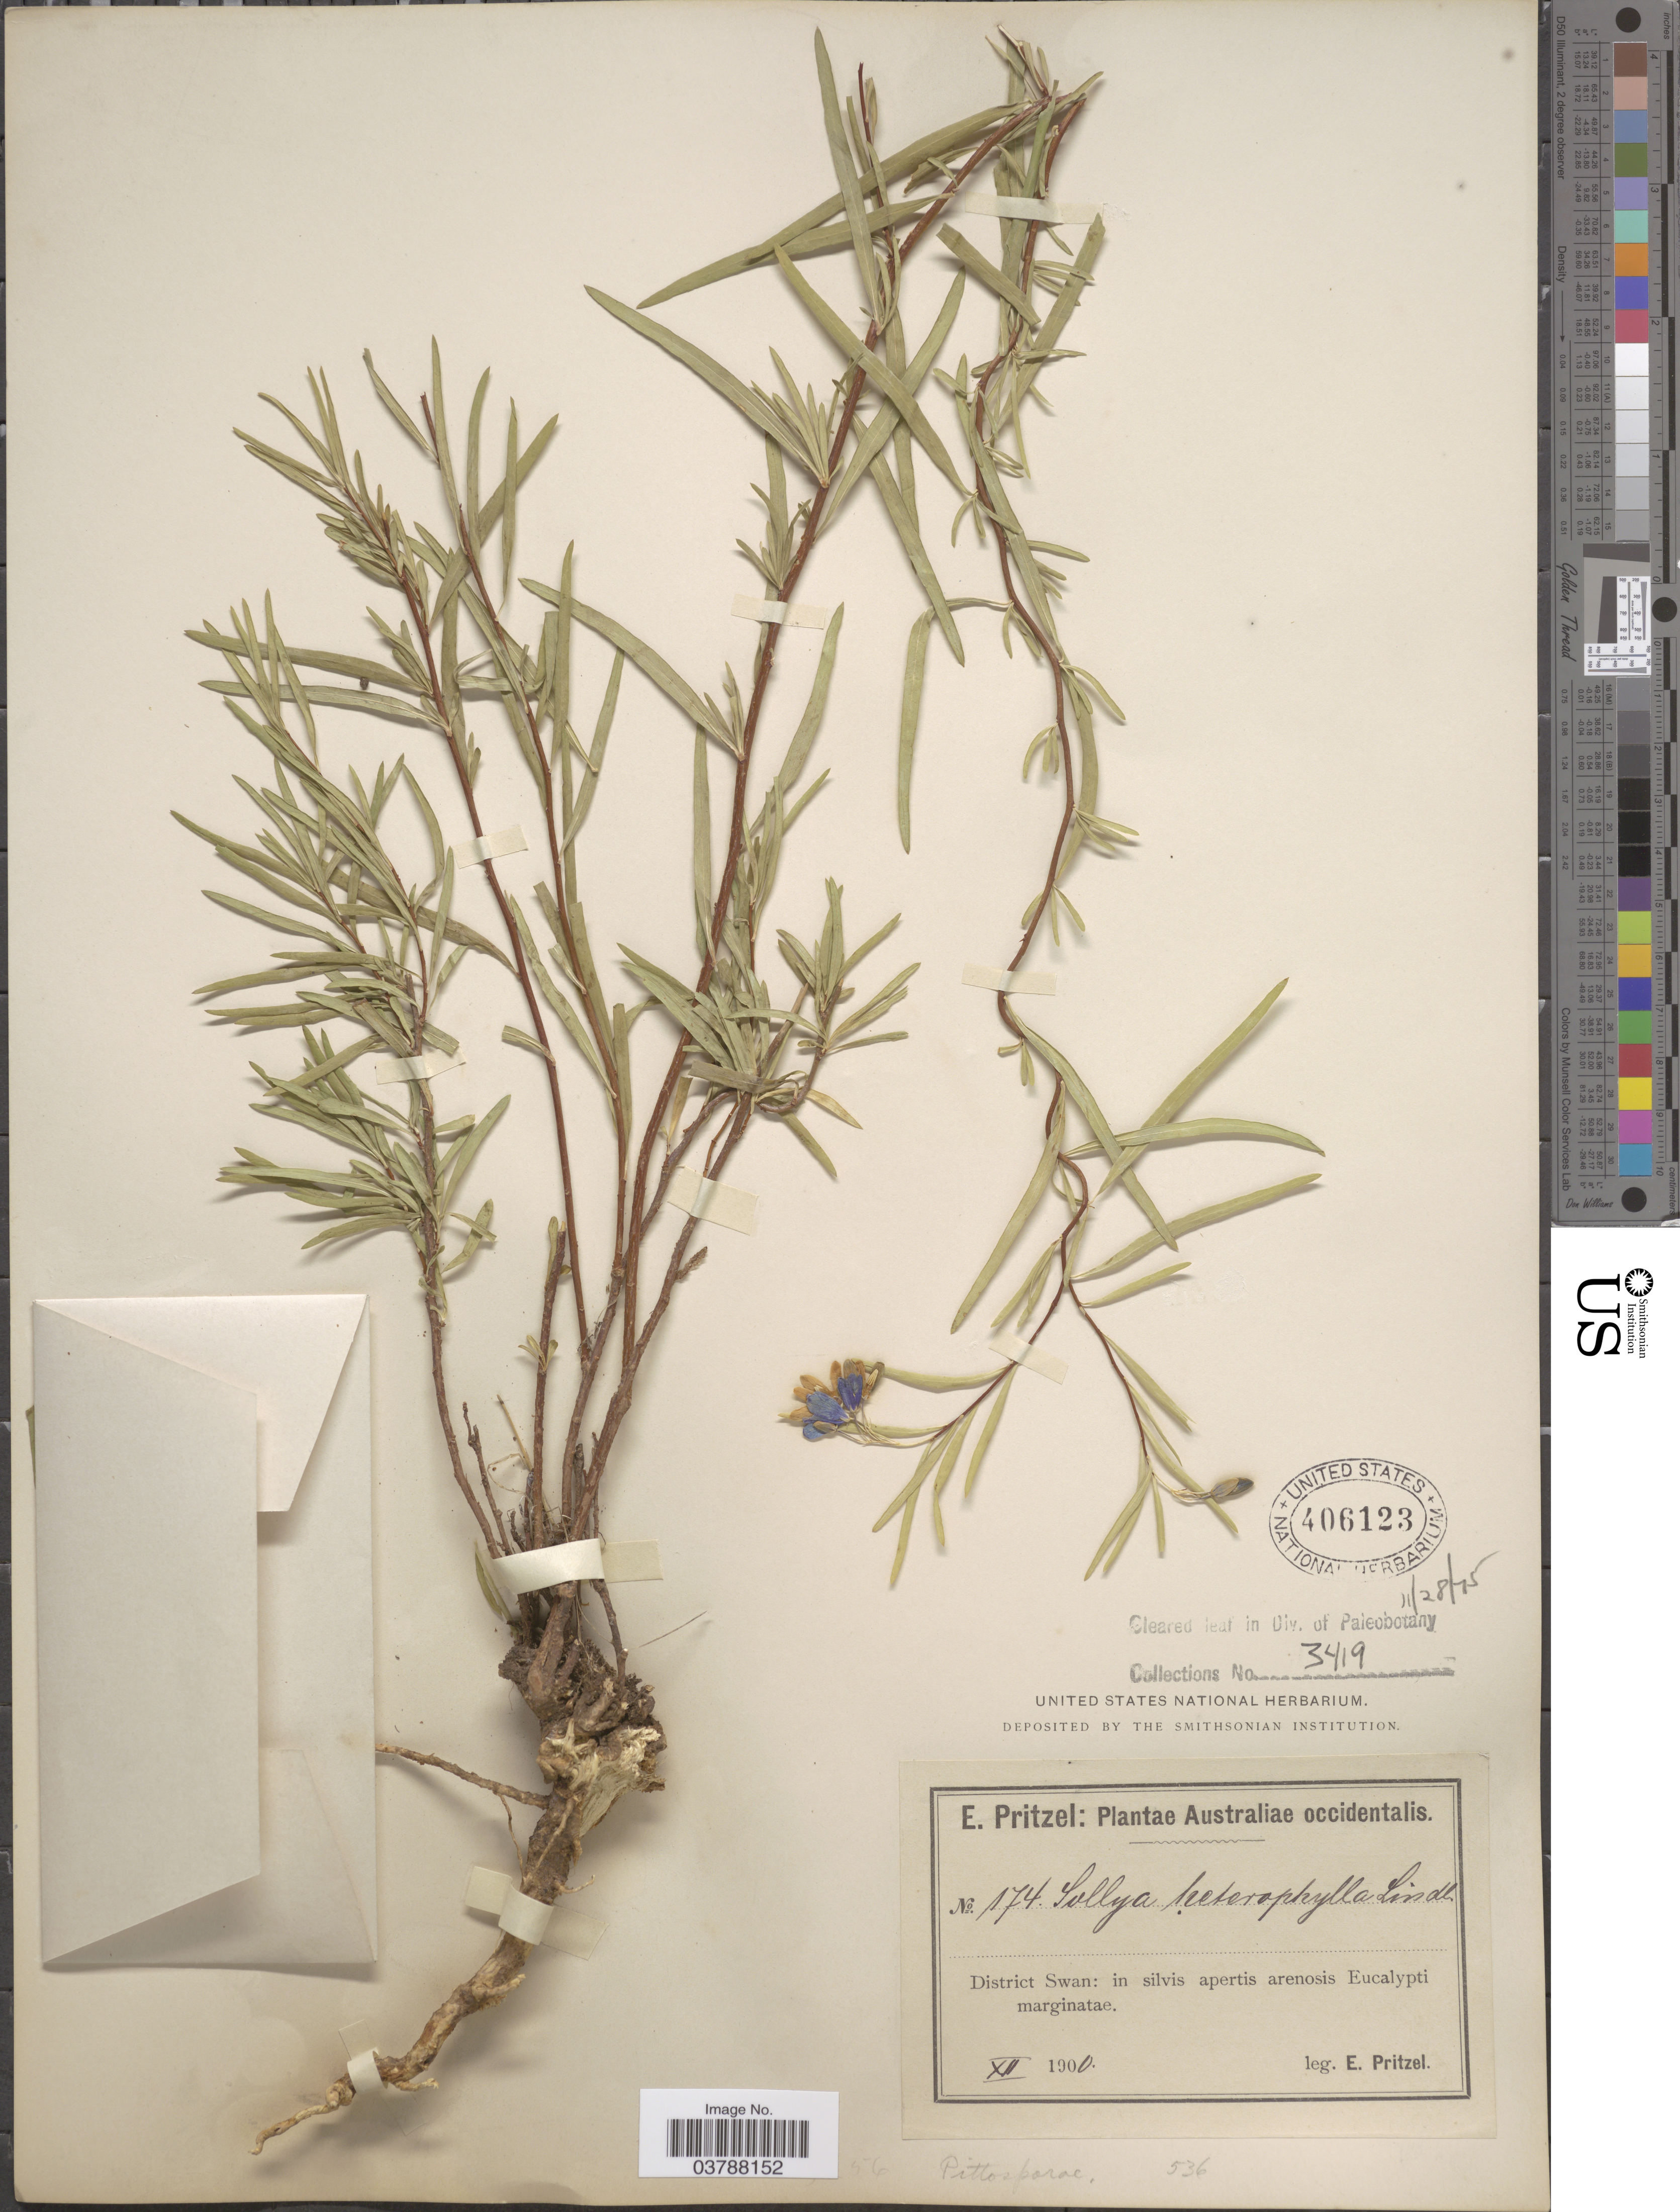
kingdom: Plantae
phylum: Tracheophyta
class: Magnoliopsida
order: Apiales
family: Pittosporaceae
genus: Sollya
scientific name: Sollya heterophylla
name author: Lindl.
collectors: E. G. Pritzel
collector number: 174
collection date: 1900-12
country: Australia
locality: Australiæ occidentalis. District Swan: in silvis apertis arenosis Eucalypti marginatæ.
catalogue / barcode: US 406123